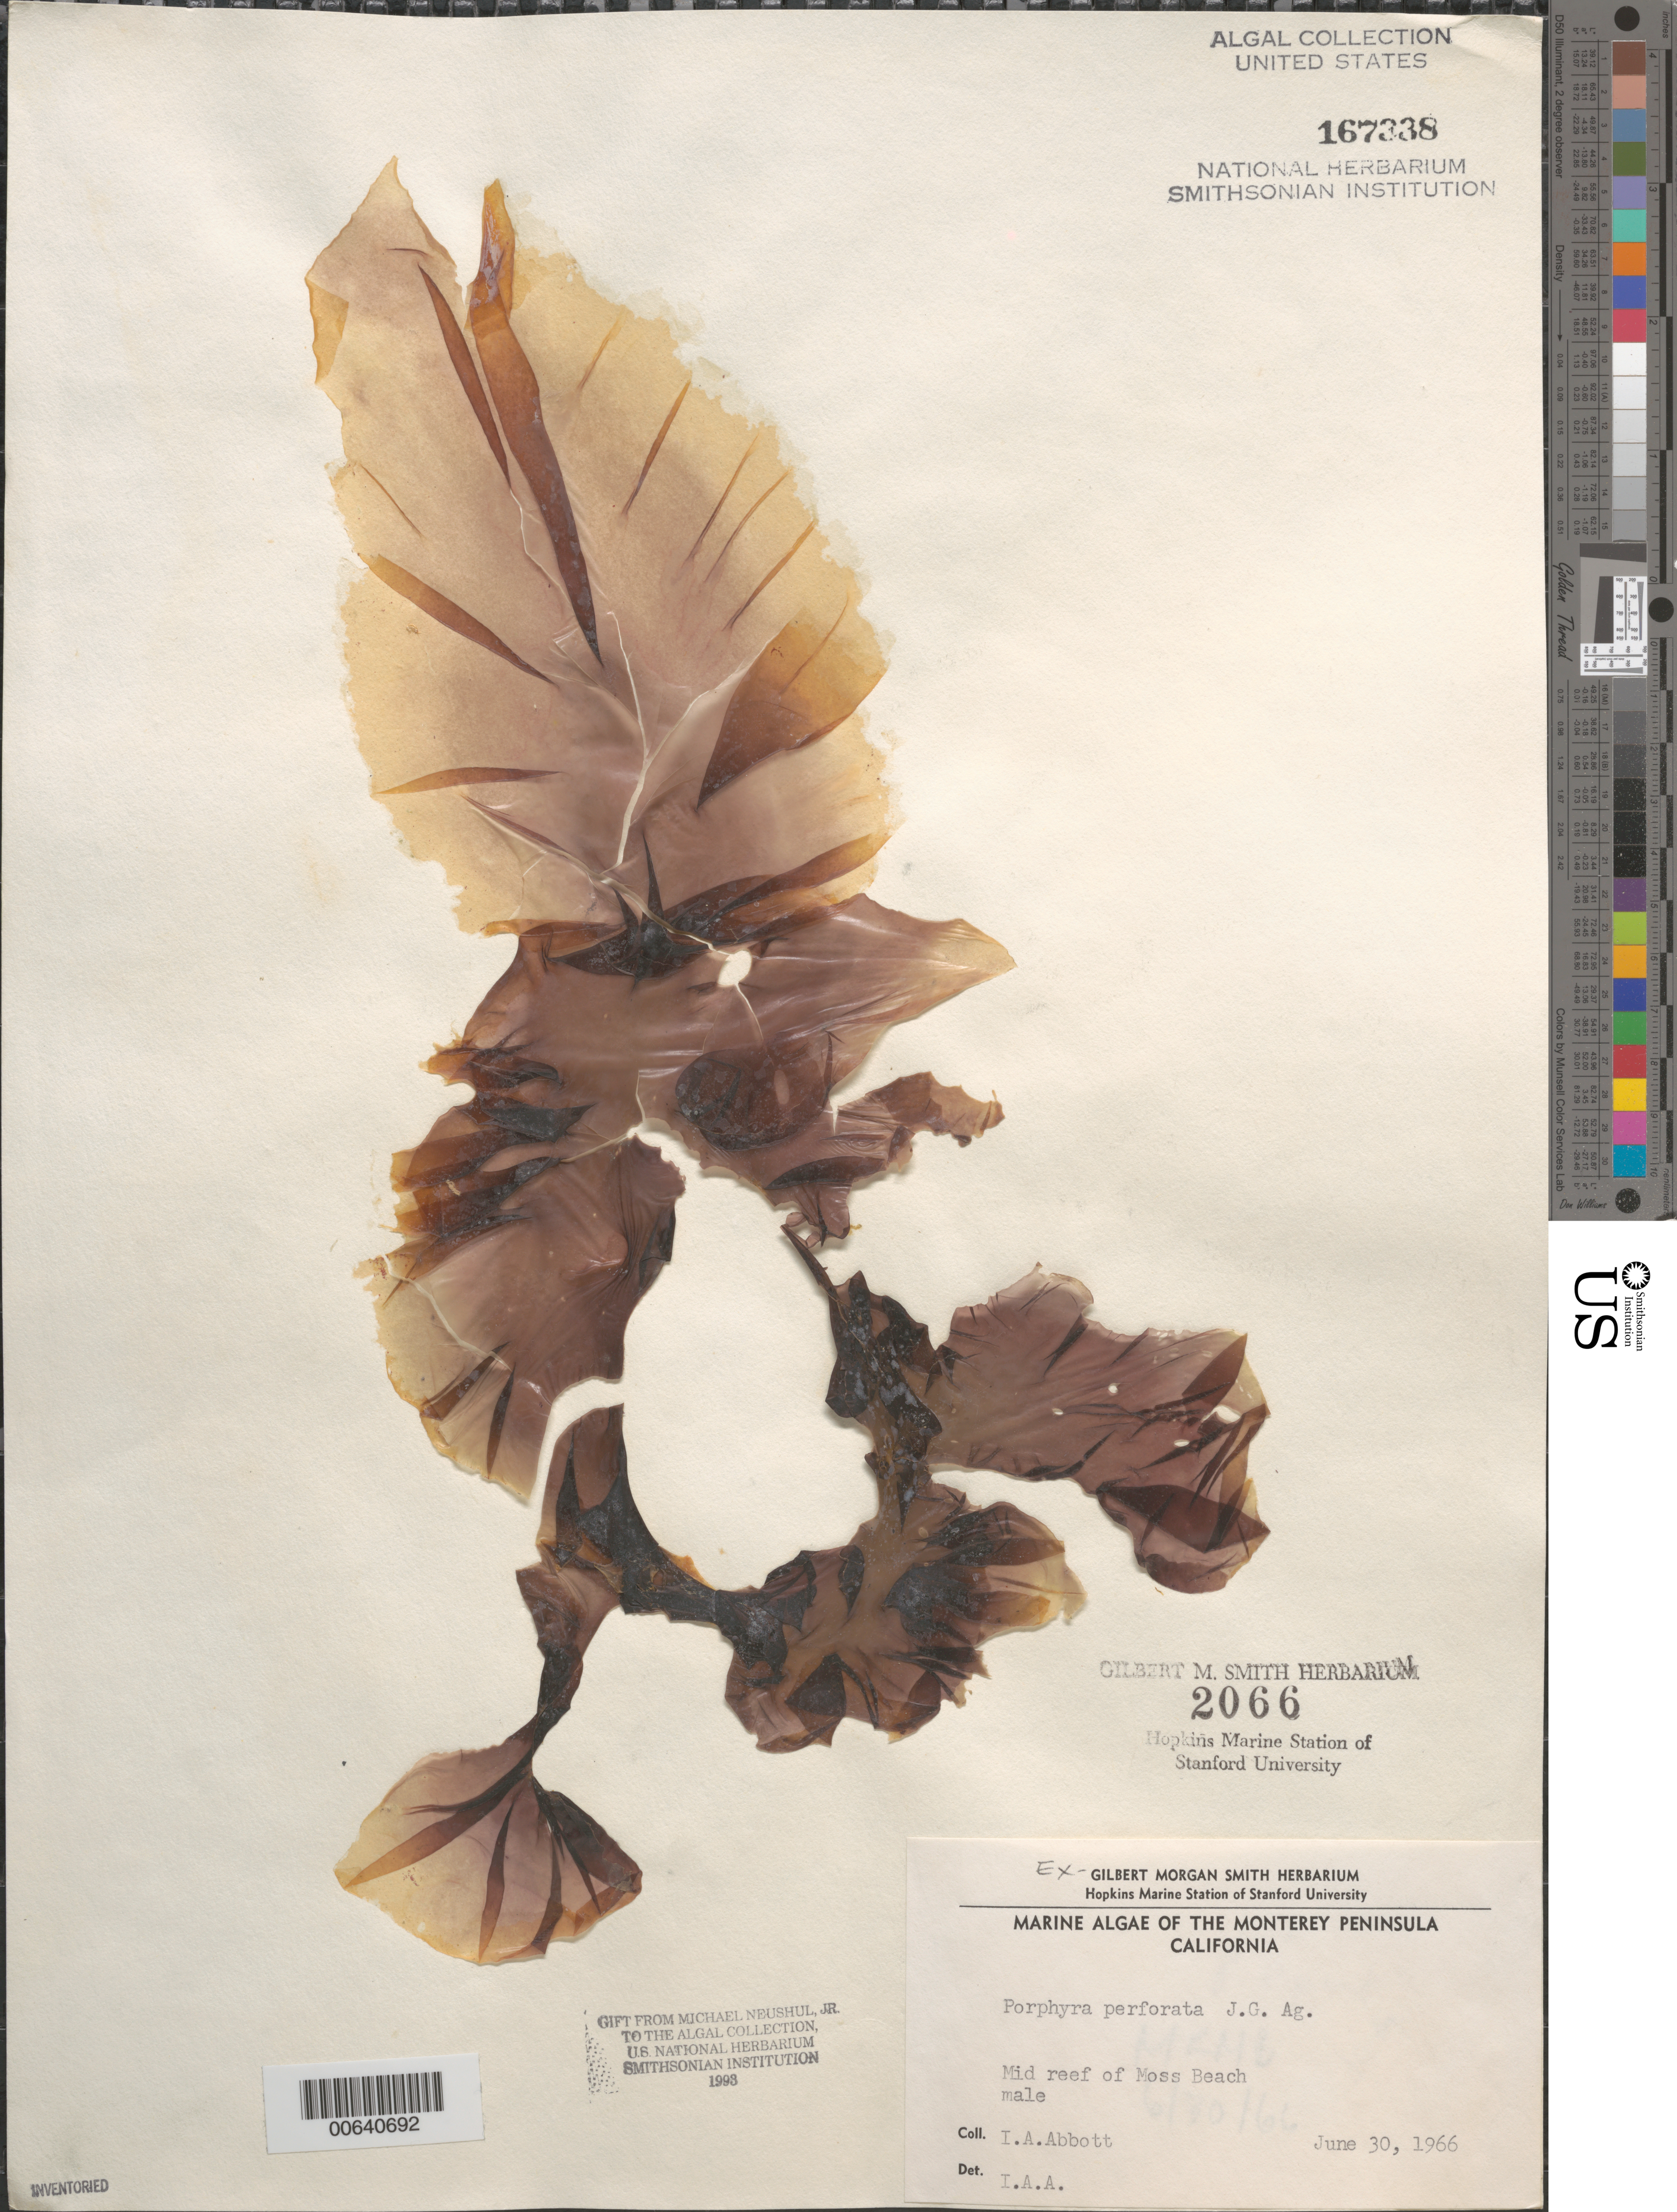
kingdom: Plantae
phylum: Rhodophyta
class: Bangiophyceae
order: Bangiales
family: Bangiaceae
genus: Pyropia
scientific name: Pyropia perforata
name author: (J. Agardh) S.C. Lindstrom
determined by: Algae name updating Project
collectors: I. A. Abbott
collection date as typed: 30 Jun 1966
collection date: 1966-06-30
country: United States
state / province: California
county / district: Monterey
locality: Middle reef of Moss Beach, Monterey Peninsula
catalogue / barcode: US 167338